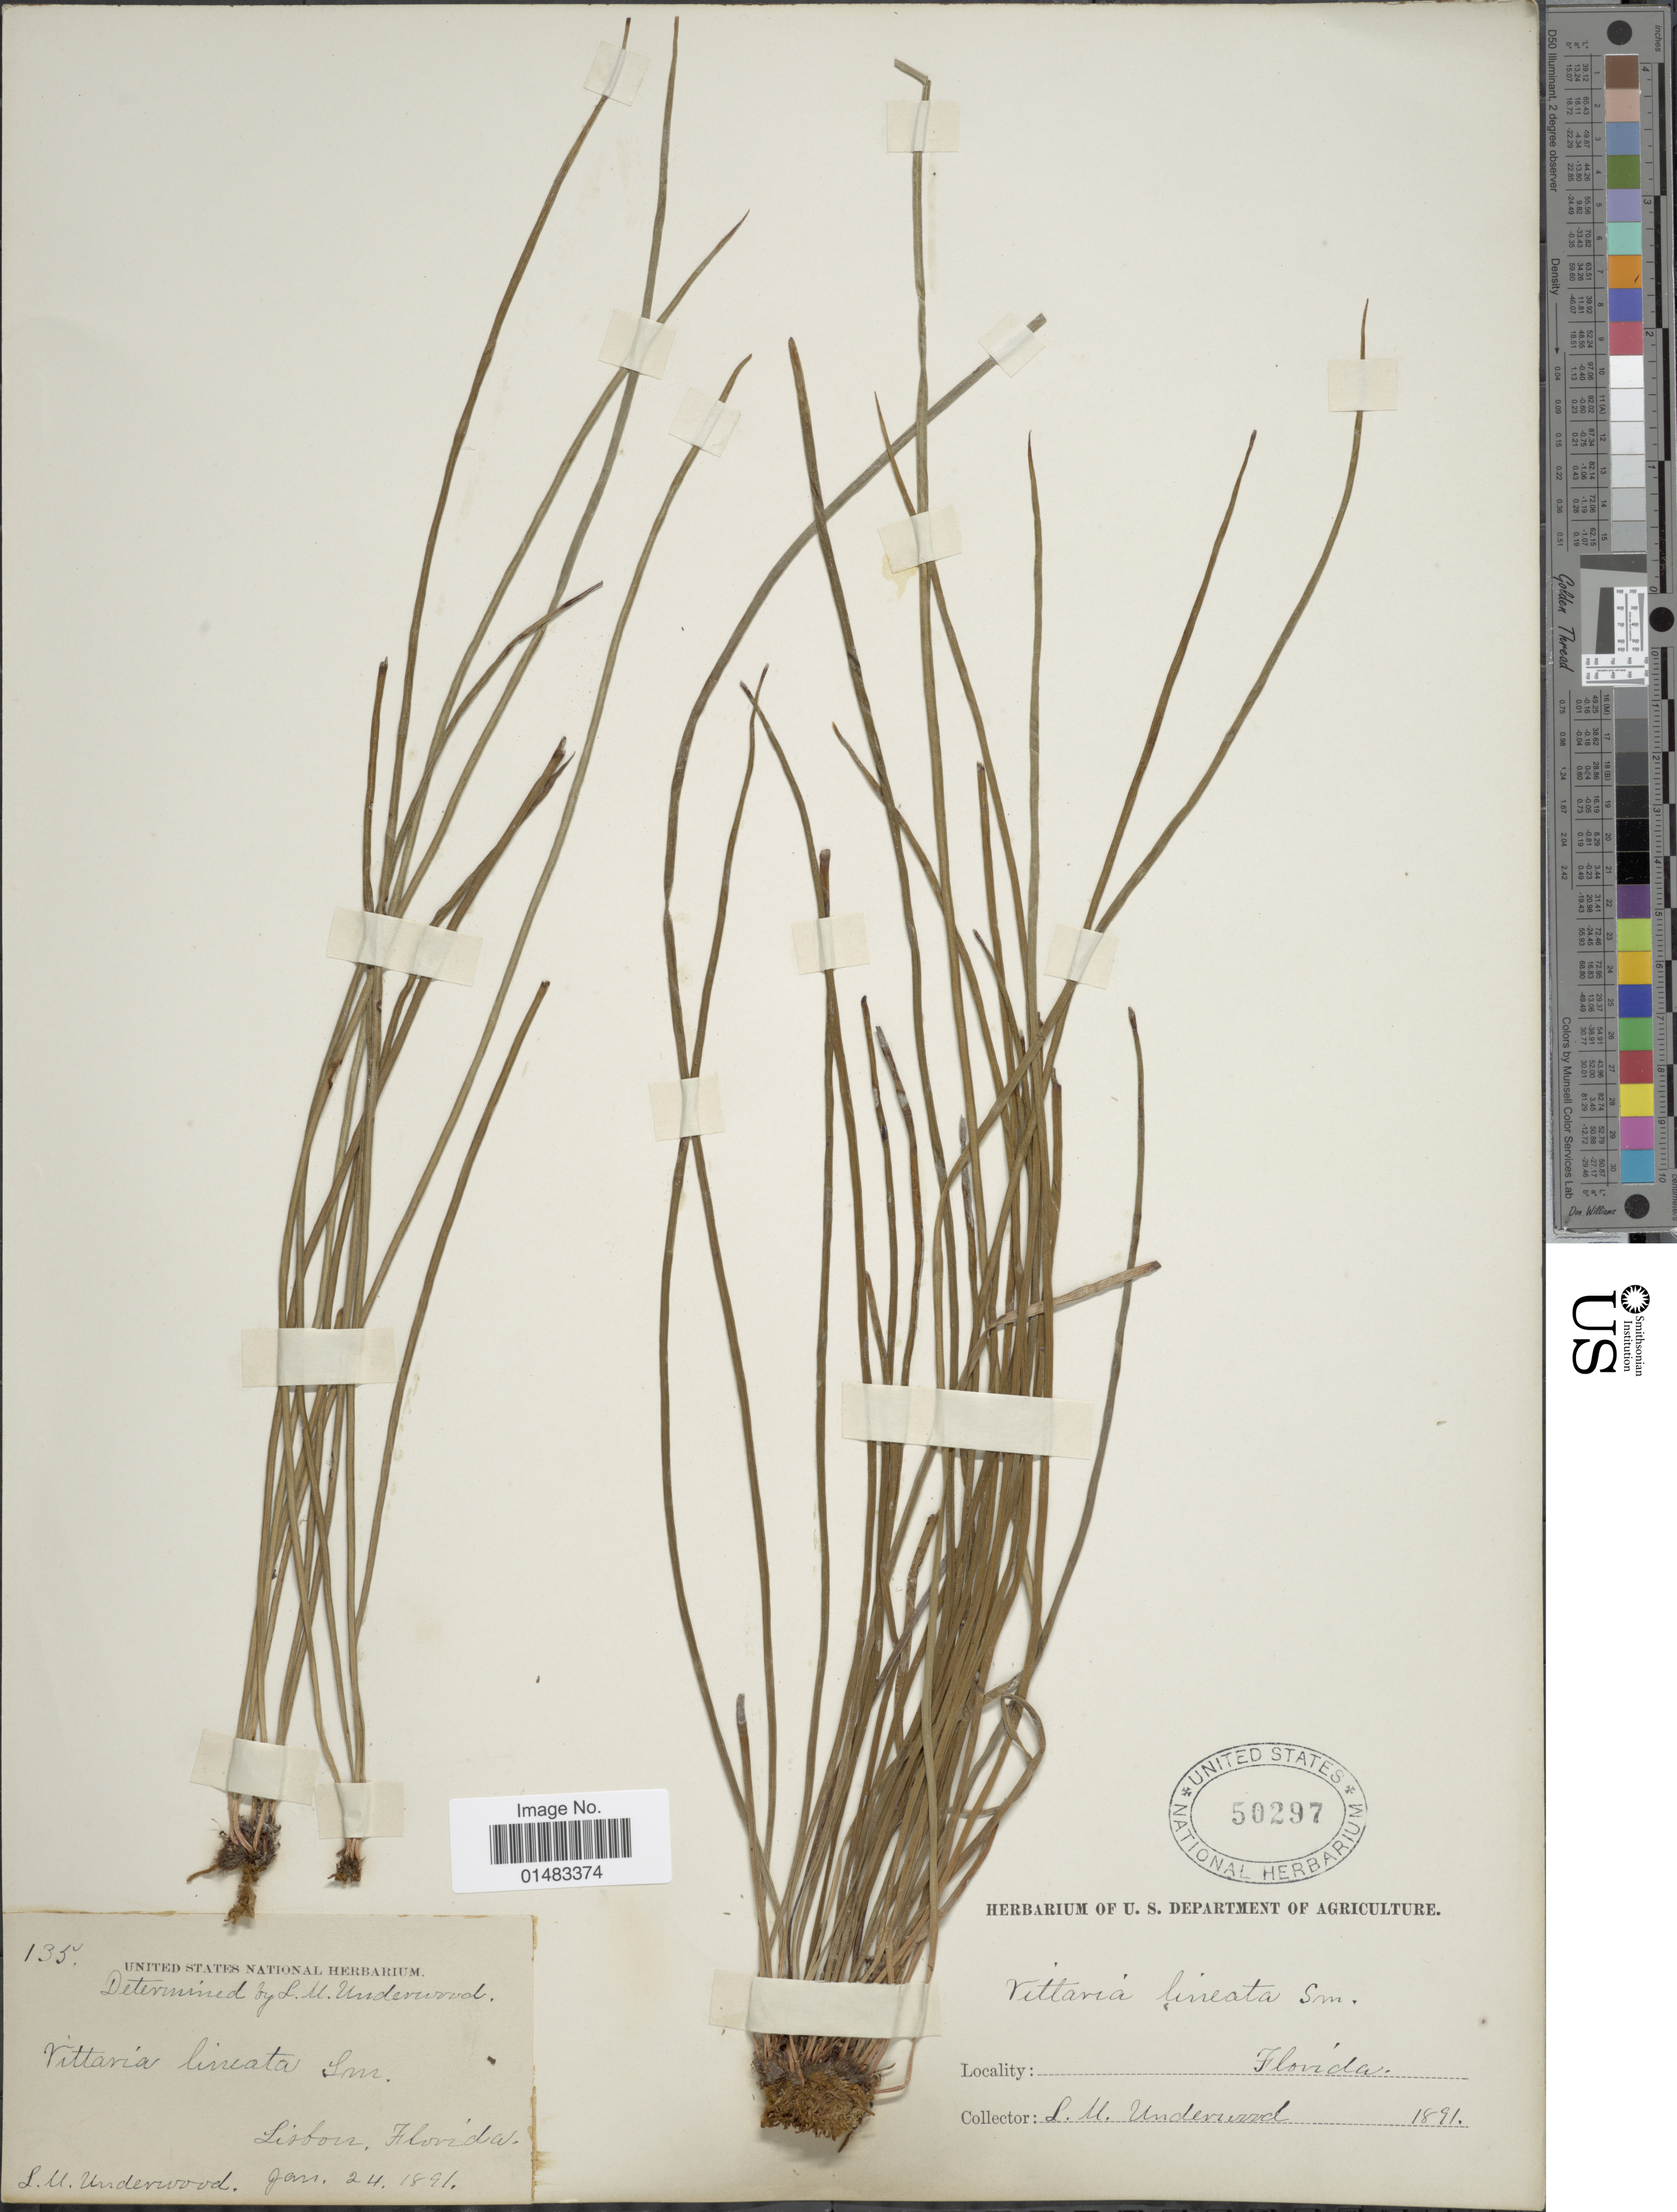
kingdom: Plantae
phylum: Tracheophyta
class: Polypodiopsida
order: Polypodiales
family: Pteridaceae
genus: Vittaria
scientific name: Vittaria lineata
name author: (L.) Sm.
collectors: L. M. Underwood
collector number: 135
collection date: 1891-01-24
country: United States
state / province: Florida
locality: Lisbon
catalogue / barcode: US 50297